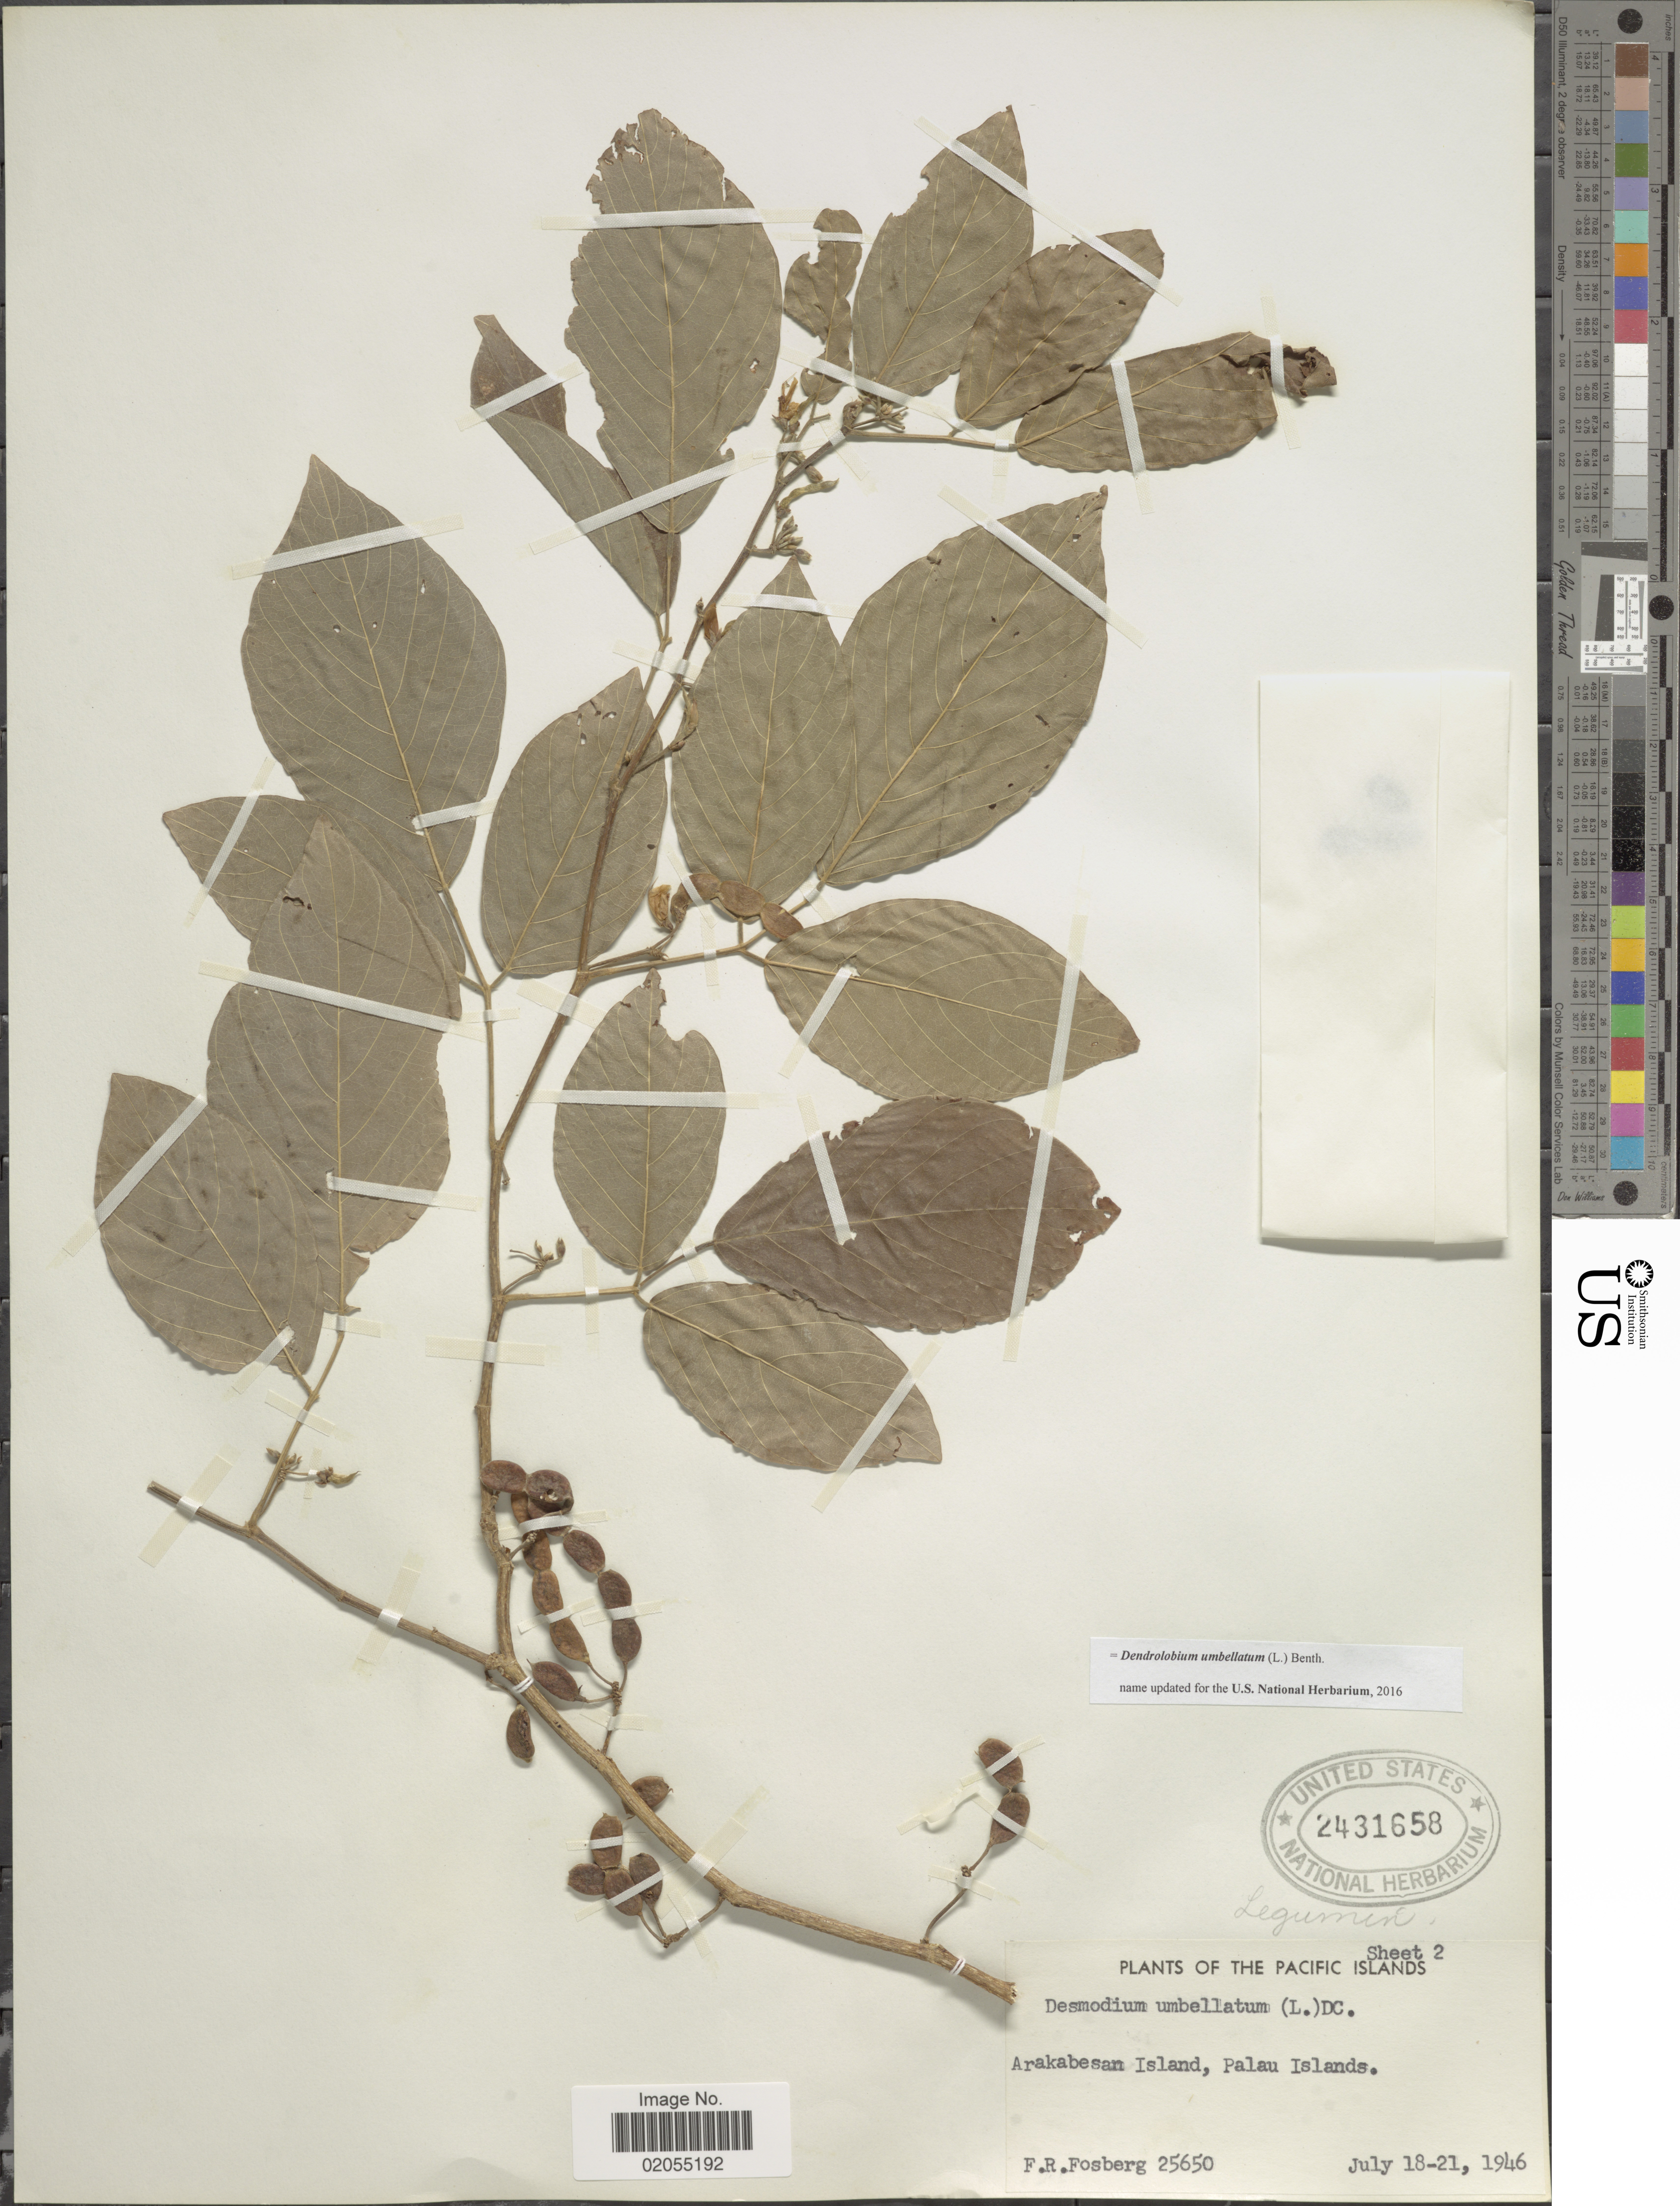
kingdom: Plantae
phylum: Tracheophyta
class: Magnoliopsida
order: Fabales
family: Fabaceae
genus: Dendrolobium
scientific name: Dendrolobium umbellatum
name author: (L.) Benth.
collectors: F. R. Fosberg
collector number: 25650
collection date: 1946-07-18/1946-07-21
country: Palau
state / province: Koror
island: Ngerekebesang [Arakabesan]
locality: Pacific Islands, Arakabesan Island, Palau Islands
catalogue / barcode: US 2431658